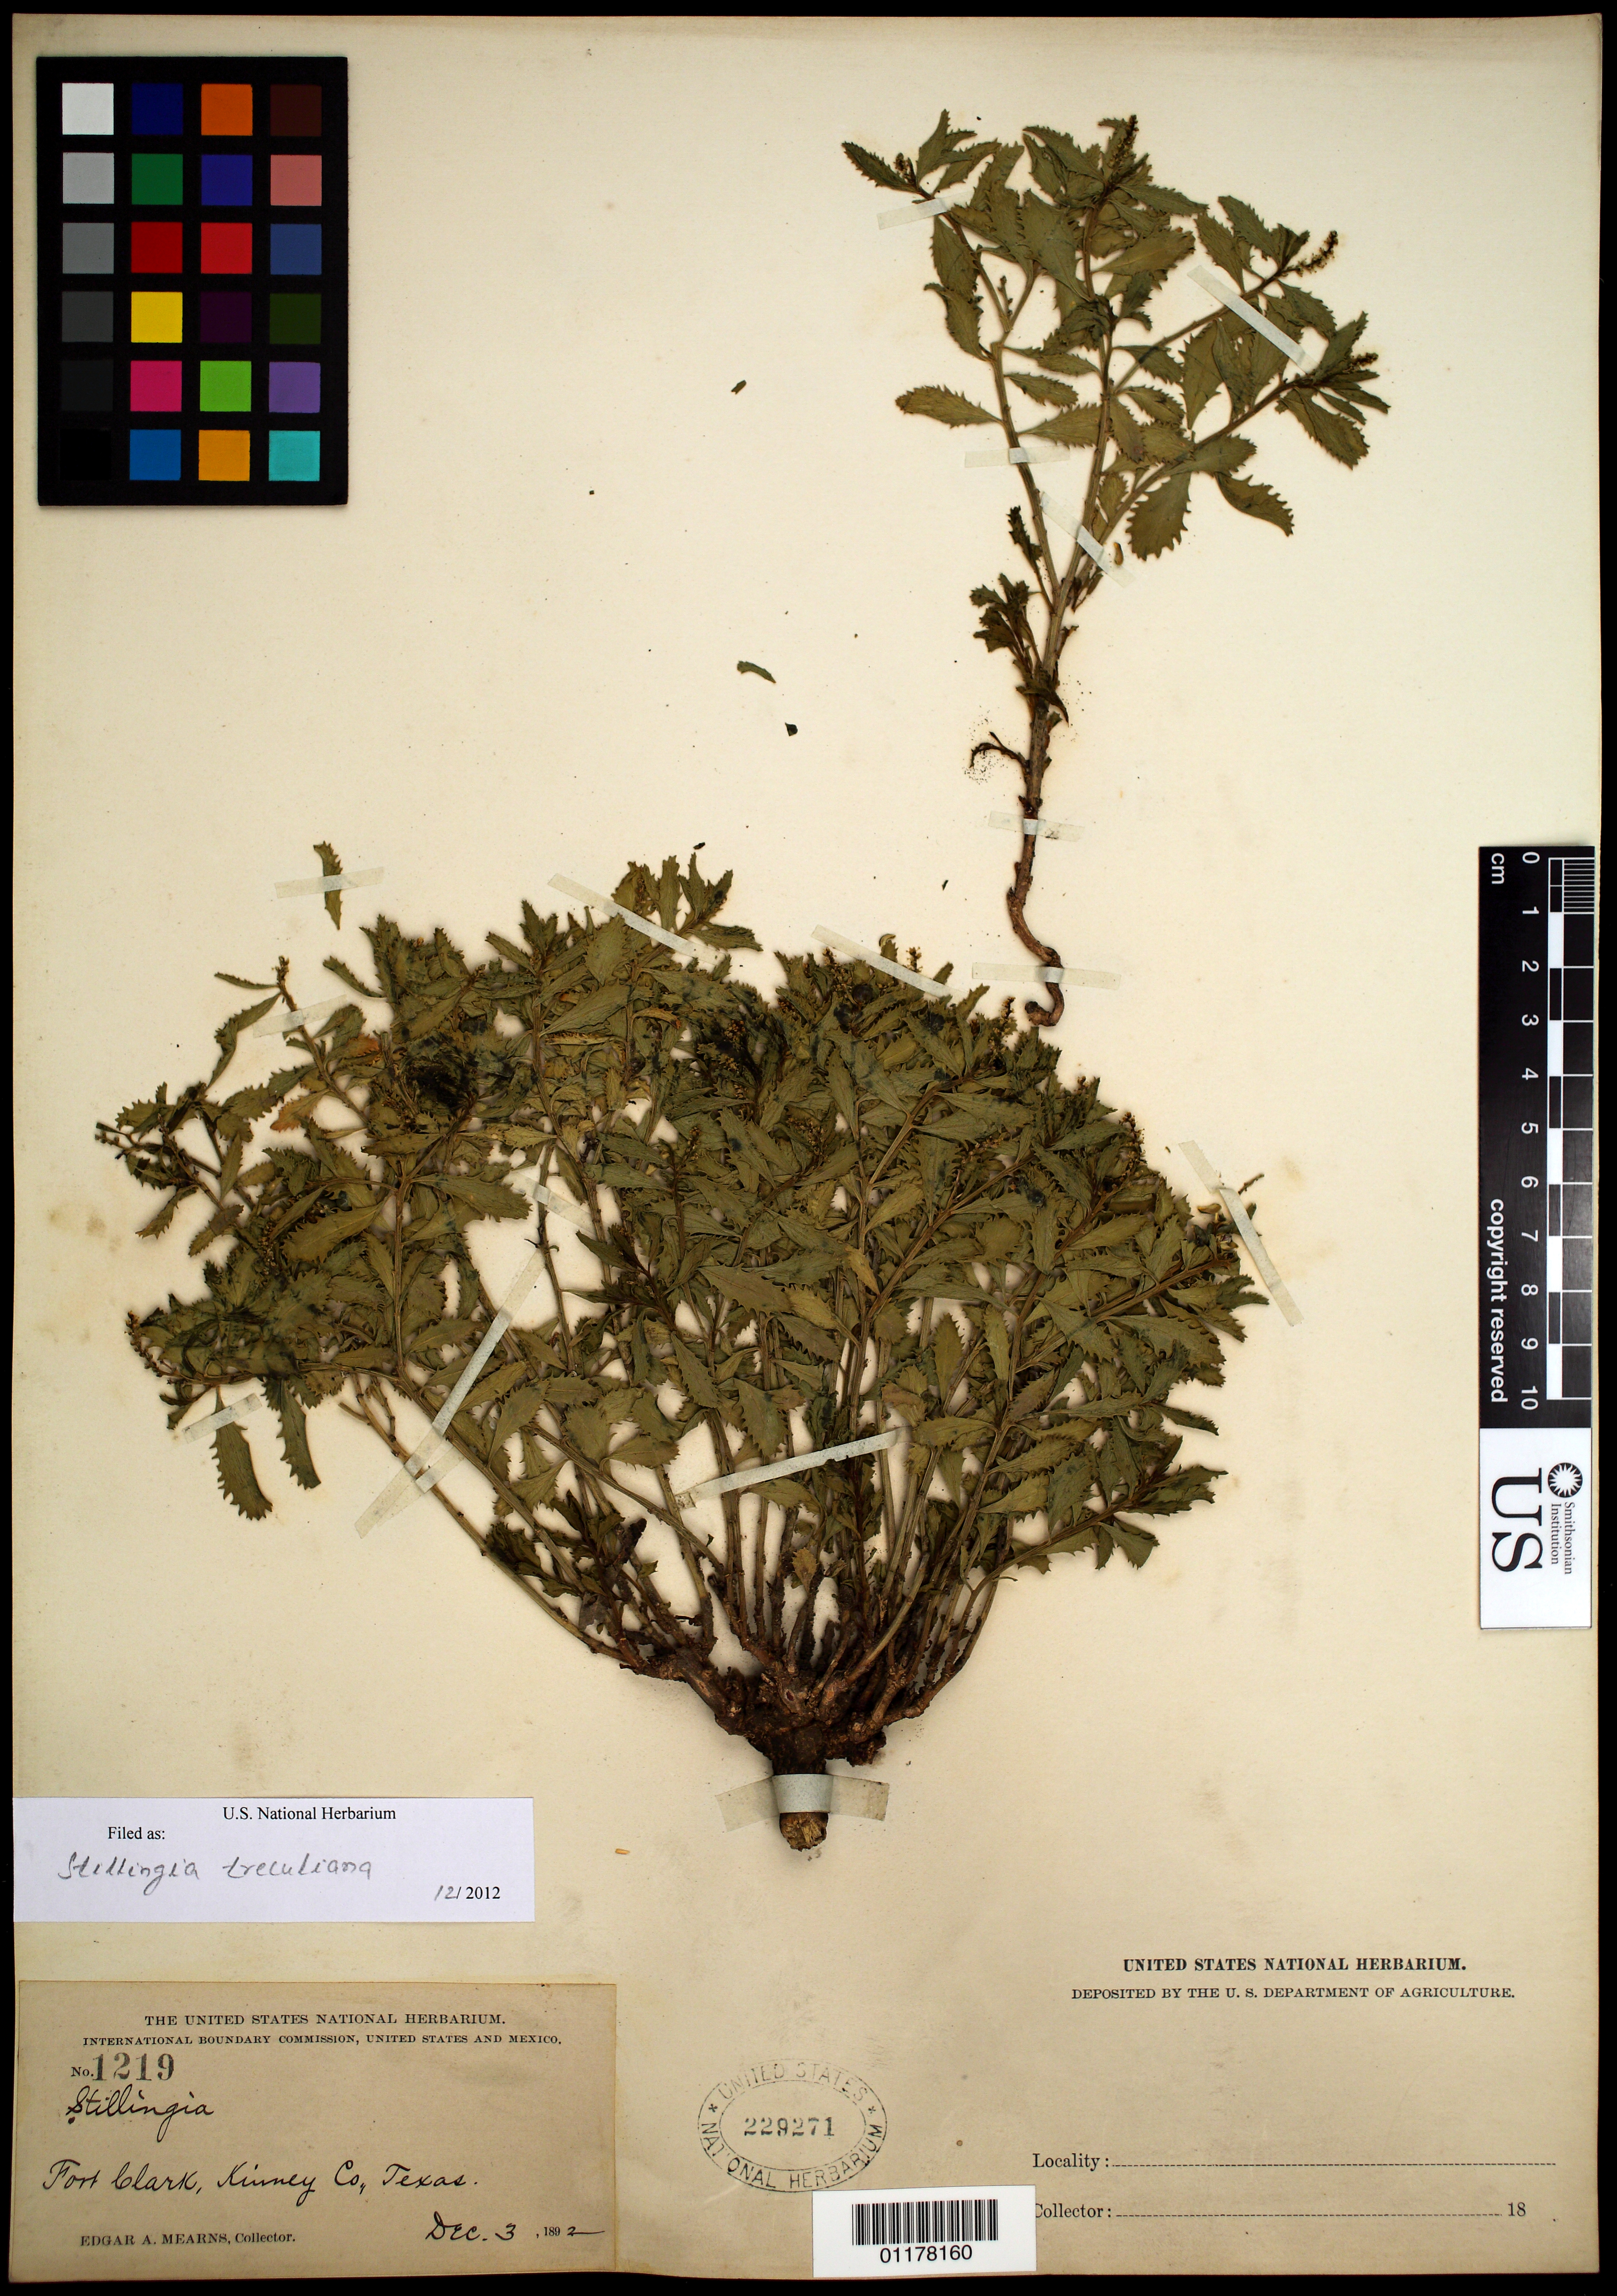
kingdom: Plantae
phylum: Tracheophyta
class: Magnoliopsida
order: Malpighiales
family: Euphorbiaceae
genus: Stillingia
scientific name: Stillingia treculiana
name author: (Müll. Arg.) I.M. Johnst.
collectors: E. A. Mearns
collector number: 1219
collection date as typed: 03 Dec 1892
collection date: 1892-12-03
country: United States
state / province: Texas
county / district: Kinney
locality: Fort Clark.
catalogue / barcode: US 229271